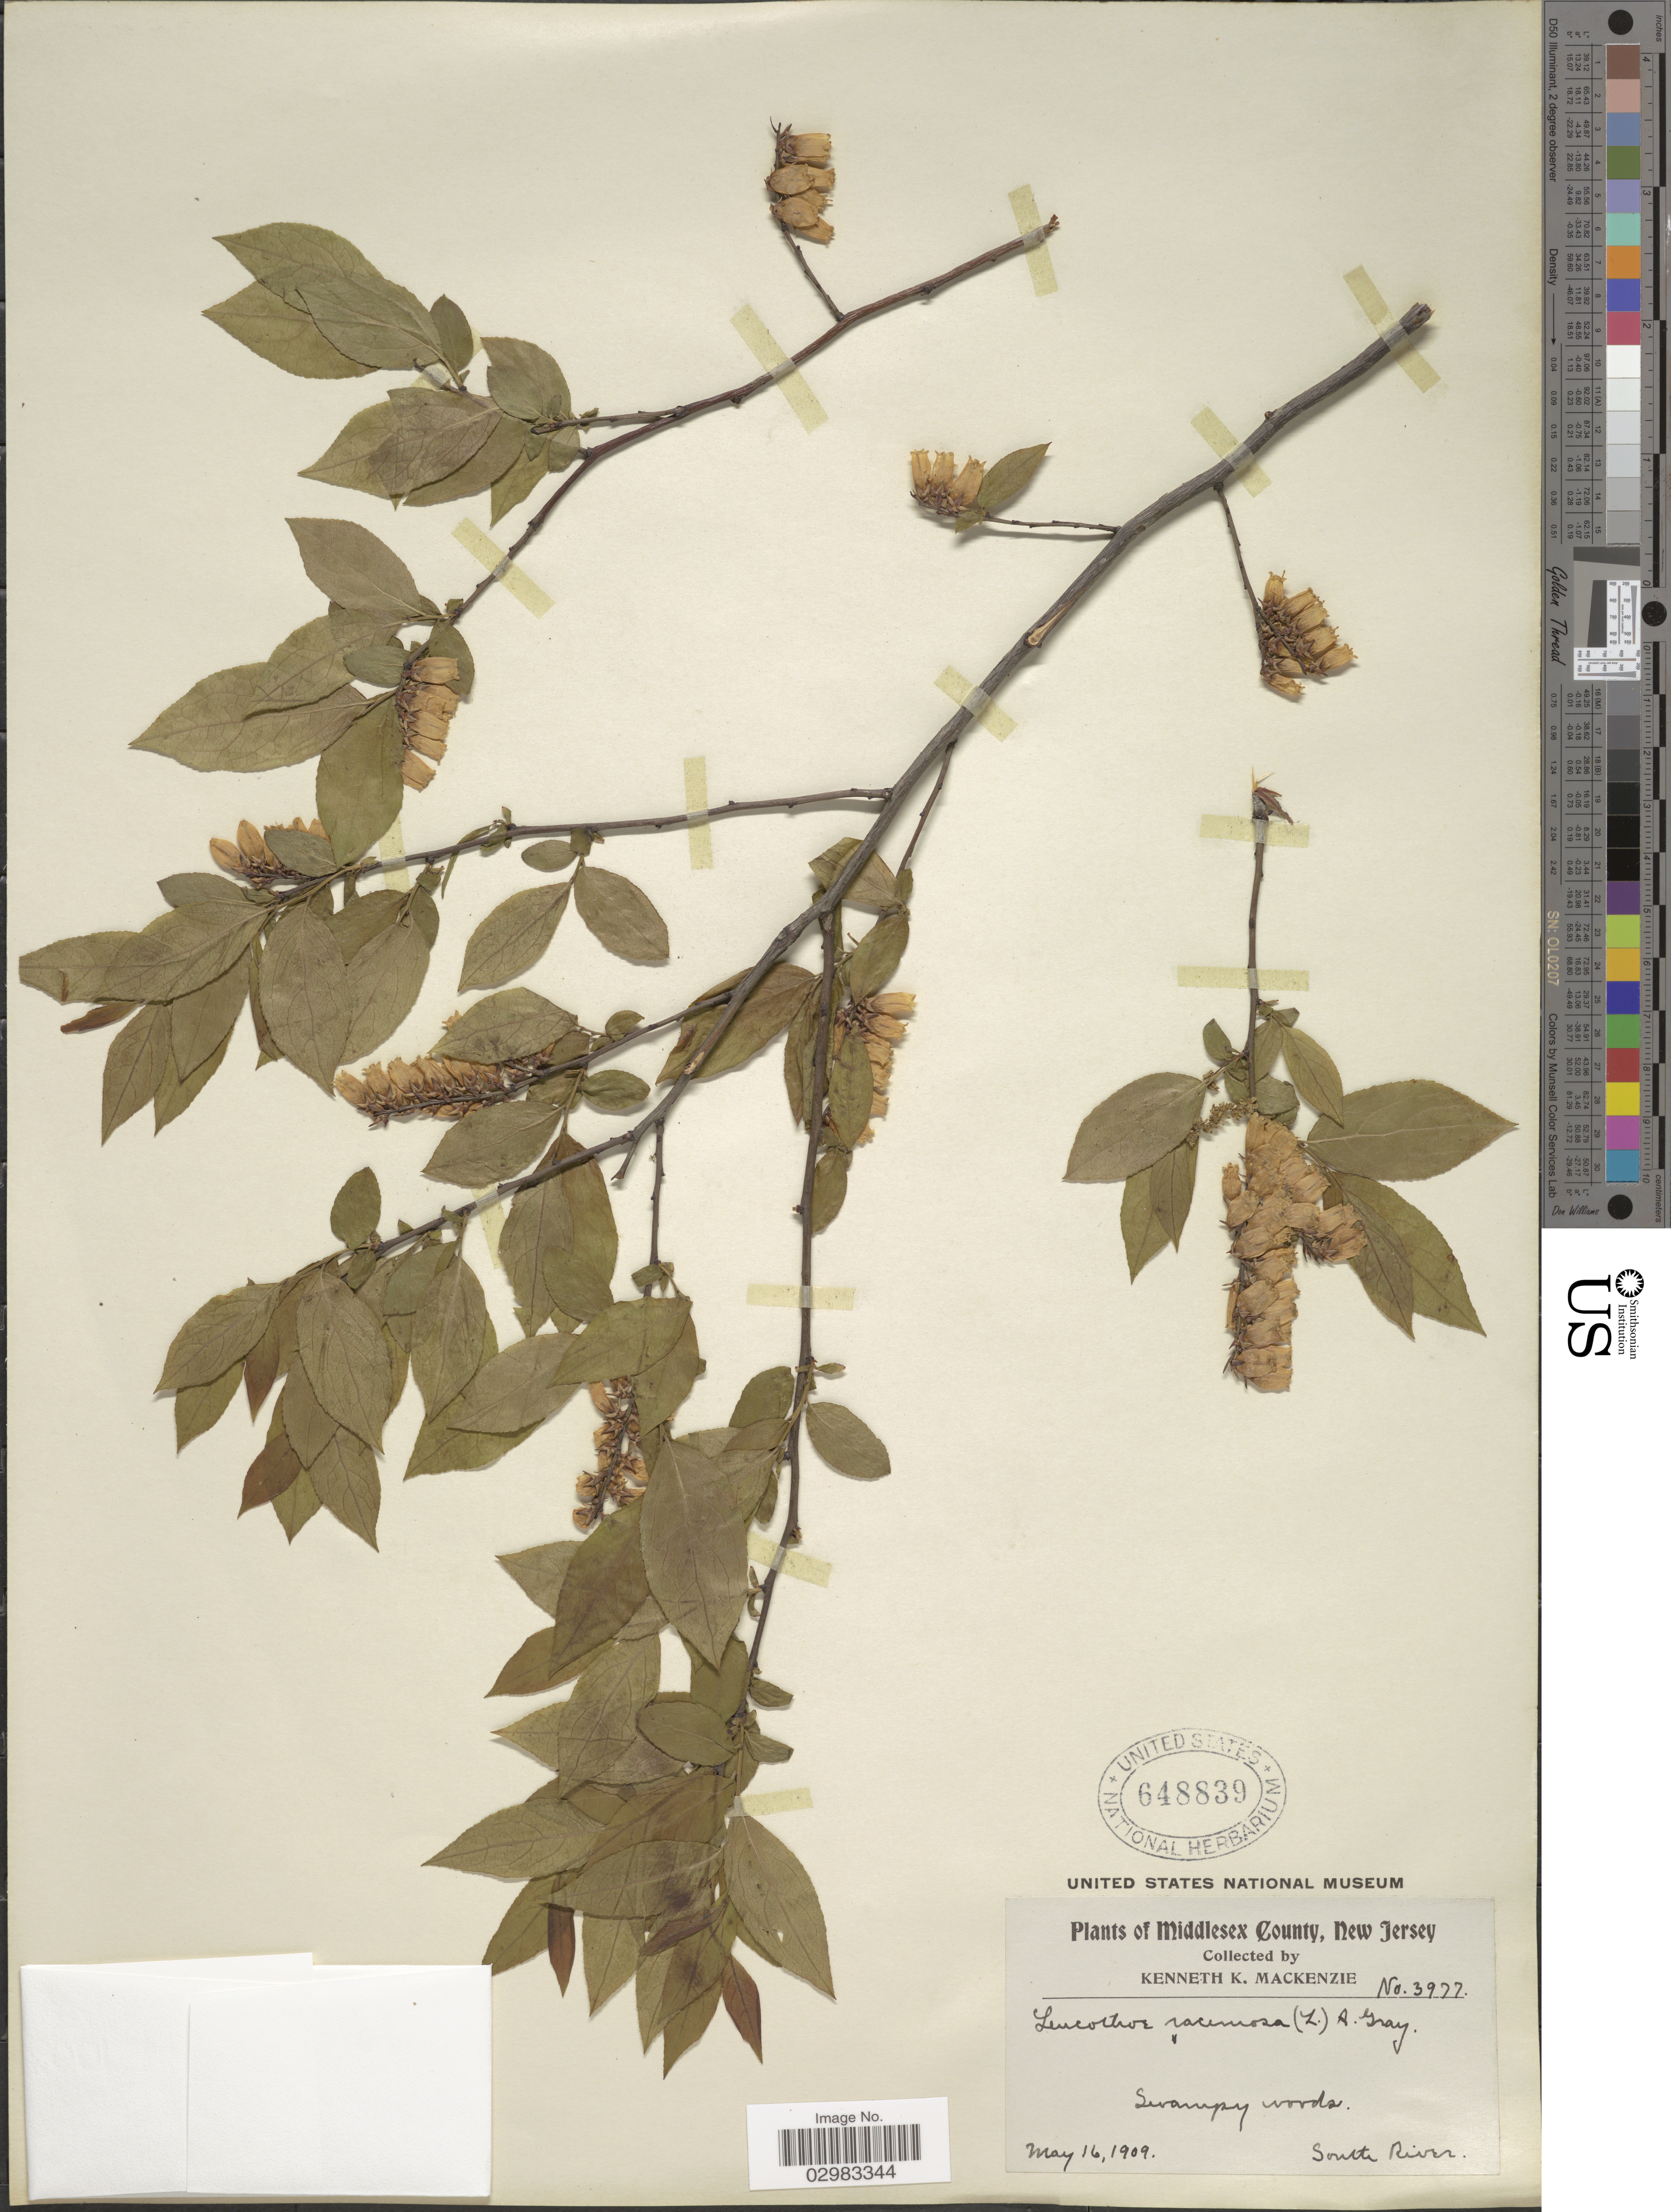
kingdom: Plantae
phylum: Tracheophyta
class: Magnoliopsida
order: Ericales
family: Ericaceae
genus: Leucothoe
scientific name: Leucothoë racemosa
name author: (L.) A. Gray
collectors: K. K. Mackenzie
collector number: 3977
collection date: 1909-05-16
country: United States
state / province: New Jersey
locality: Middlesex County. South River.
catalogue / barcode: US 648839